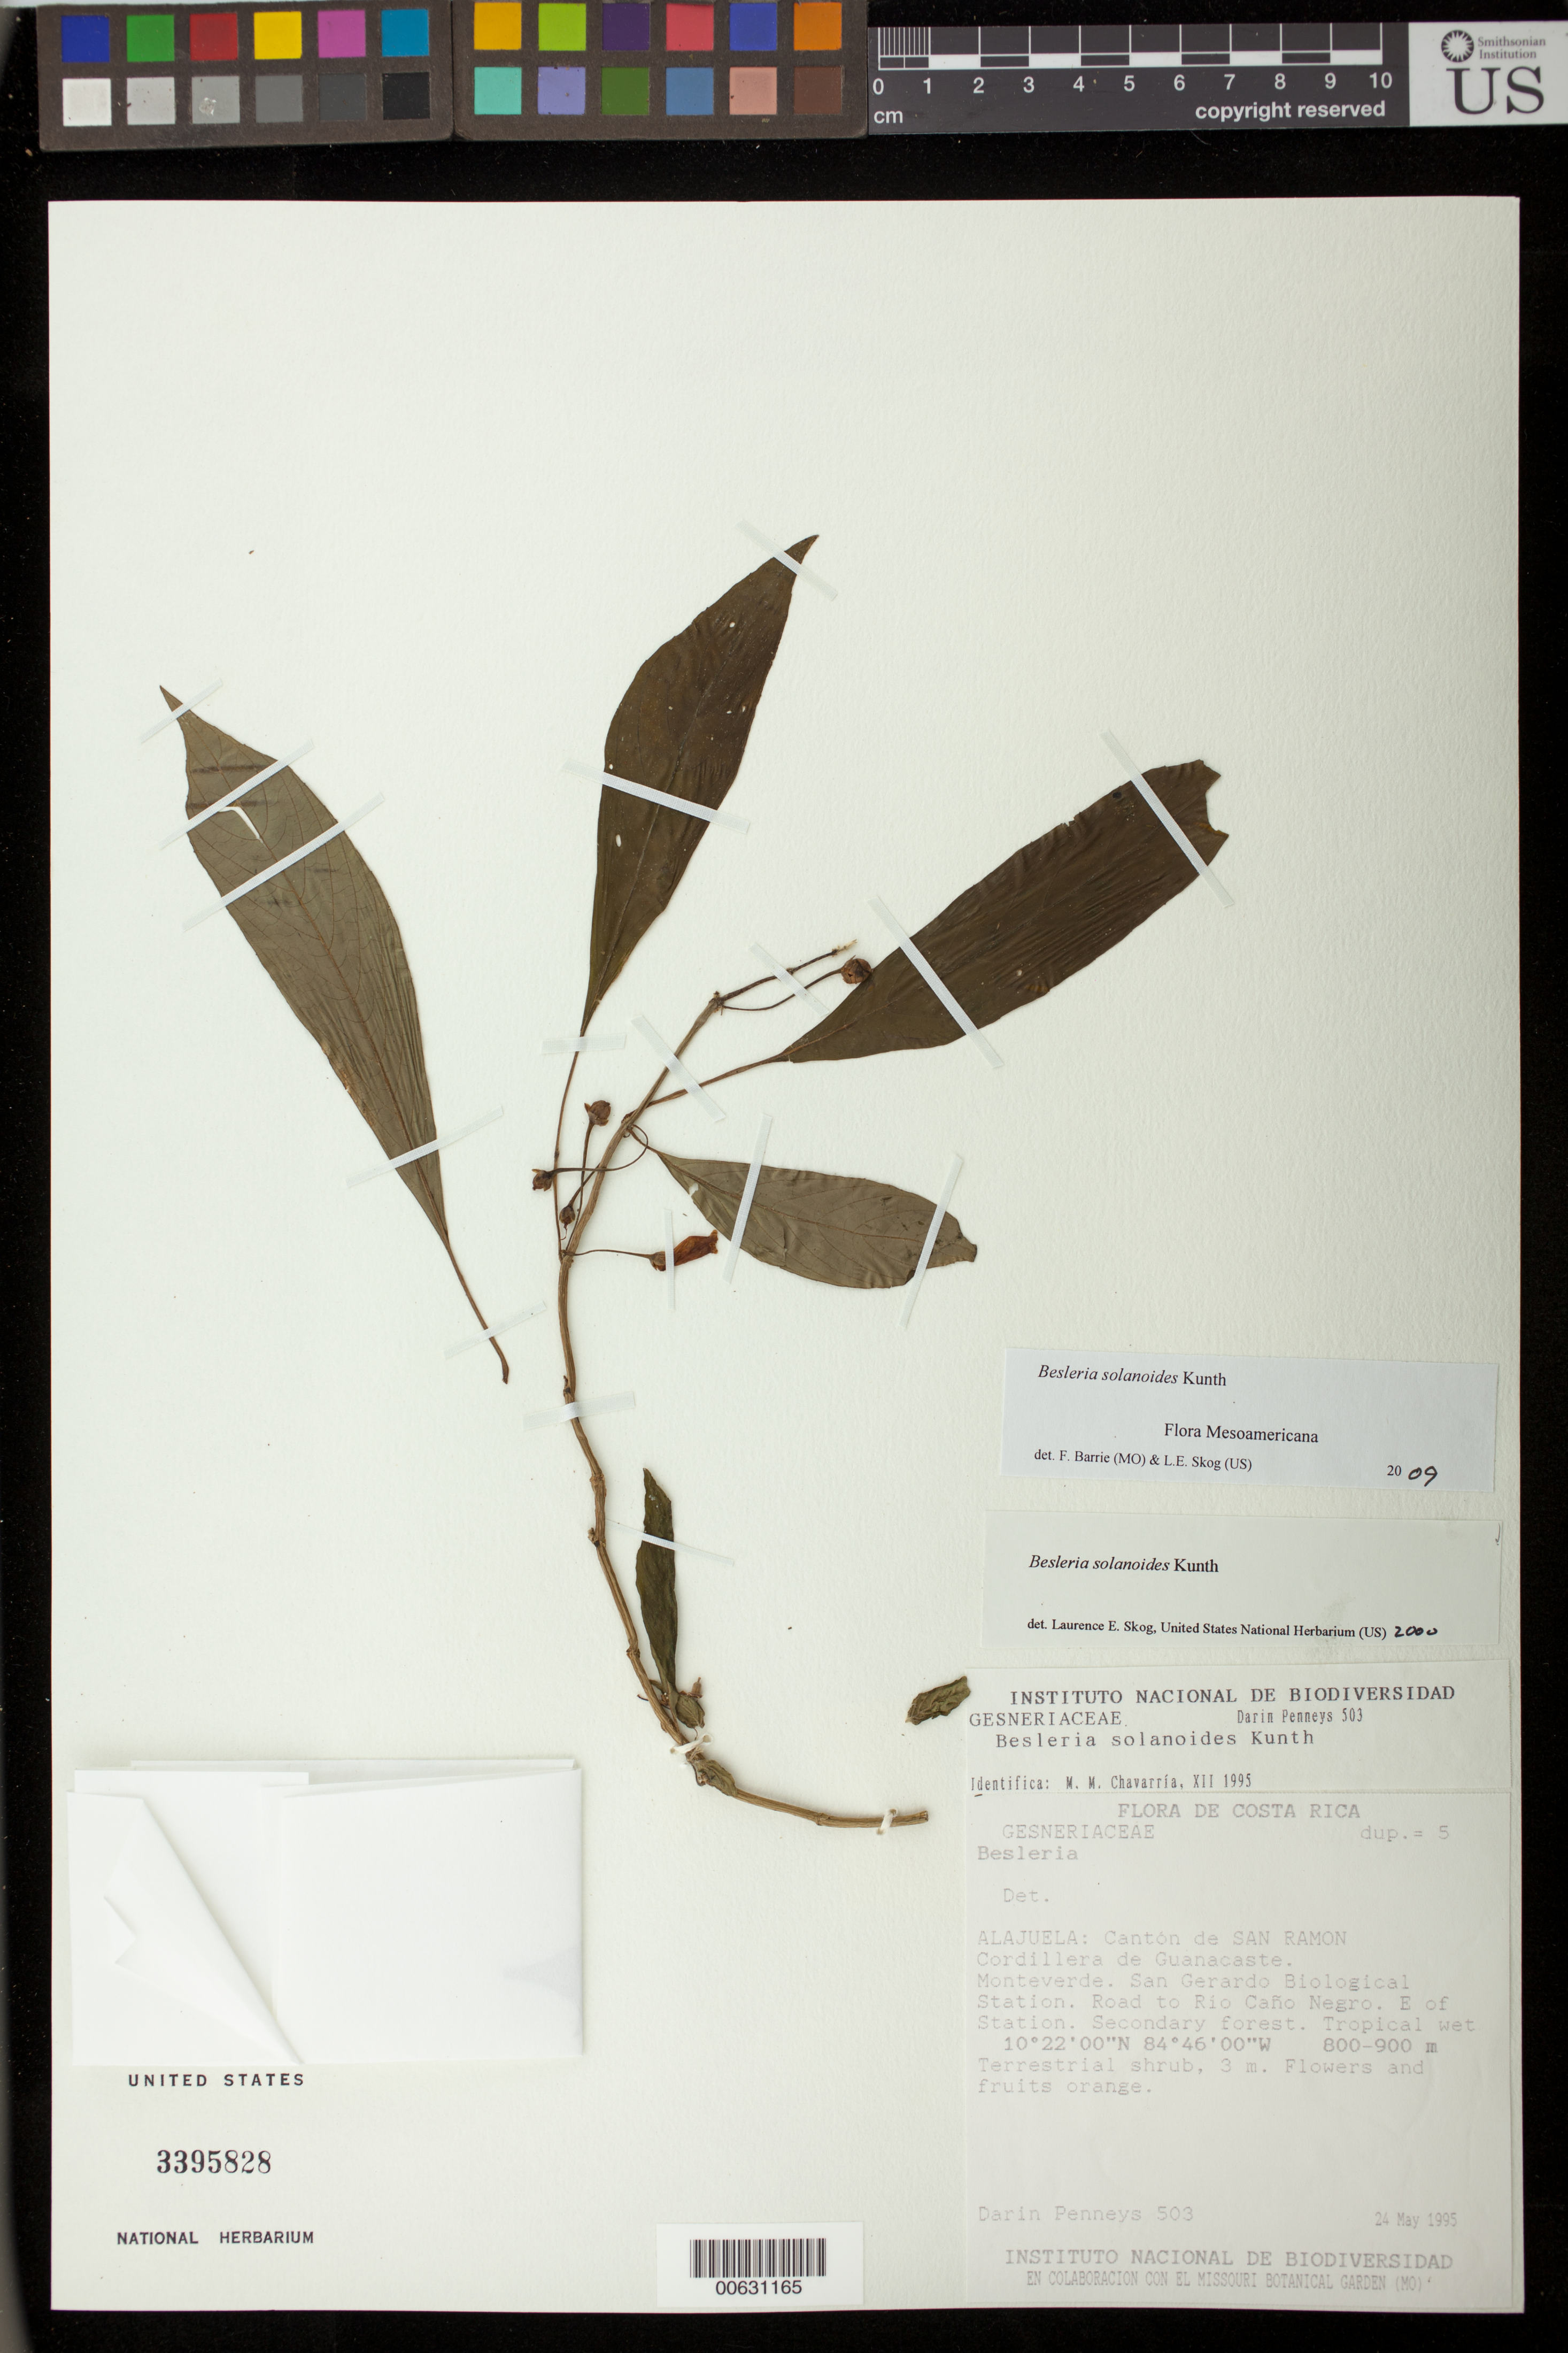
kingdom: Plantae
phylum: Tracheophyta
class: Magnoliopsida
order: Lamiales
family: Gesneriaceae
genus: Besleria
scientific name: Besleria solanoides var. solanoides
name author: Kunth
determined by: Skog, Laurence E.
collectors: D. S. Penneys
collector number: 503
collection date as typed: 24 May 1995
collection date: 1995-05-24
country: Costa Rica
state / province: Alajuela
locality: Cantón de San Ramón, Cordillera de Guanacaste, Monteverde, San Gerardo Biological Station, road to Río Caño Negro, E of Station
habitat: Secondary forest; tropical wet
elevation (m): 800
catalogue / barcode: US 3395828